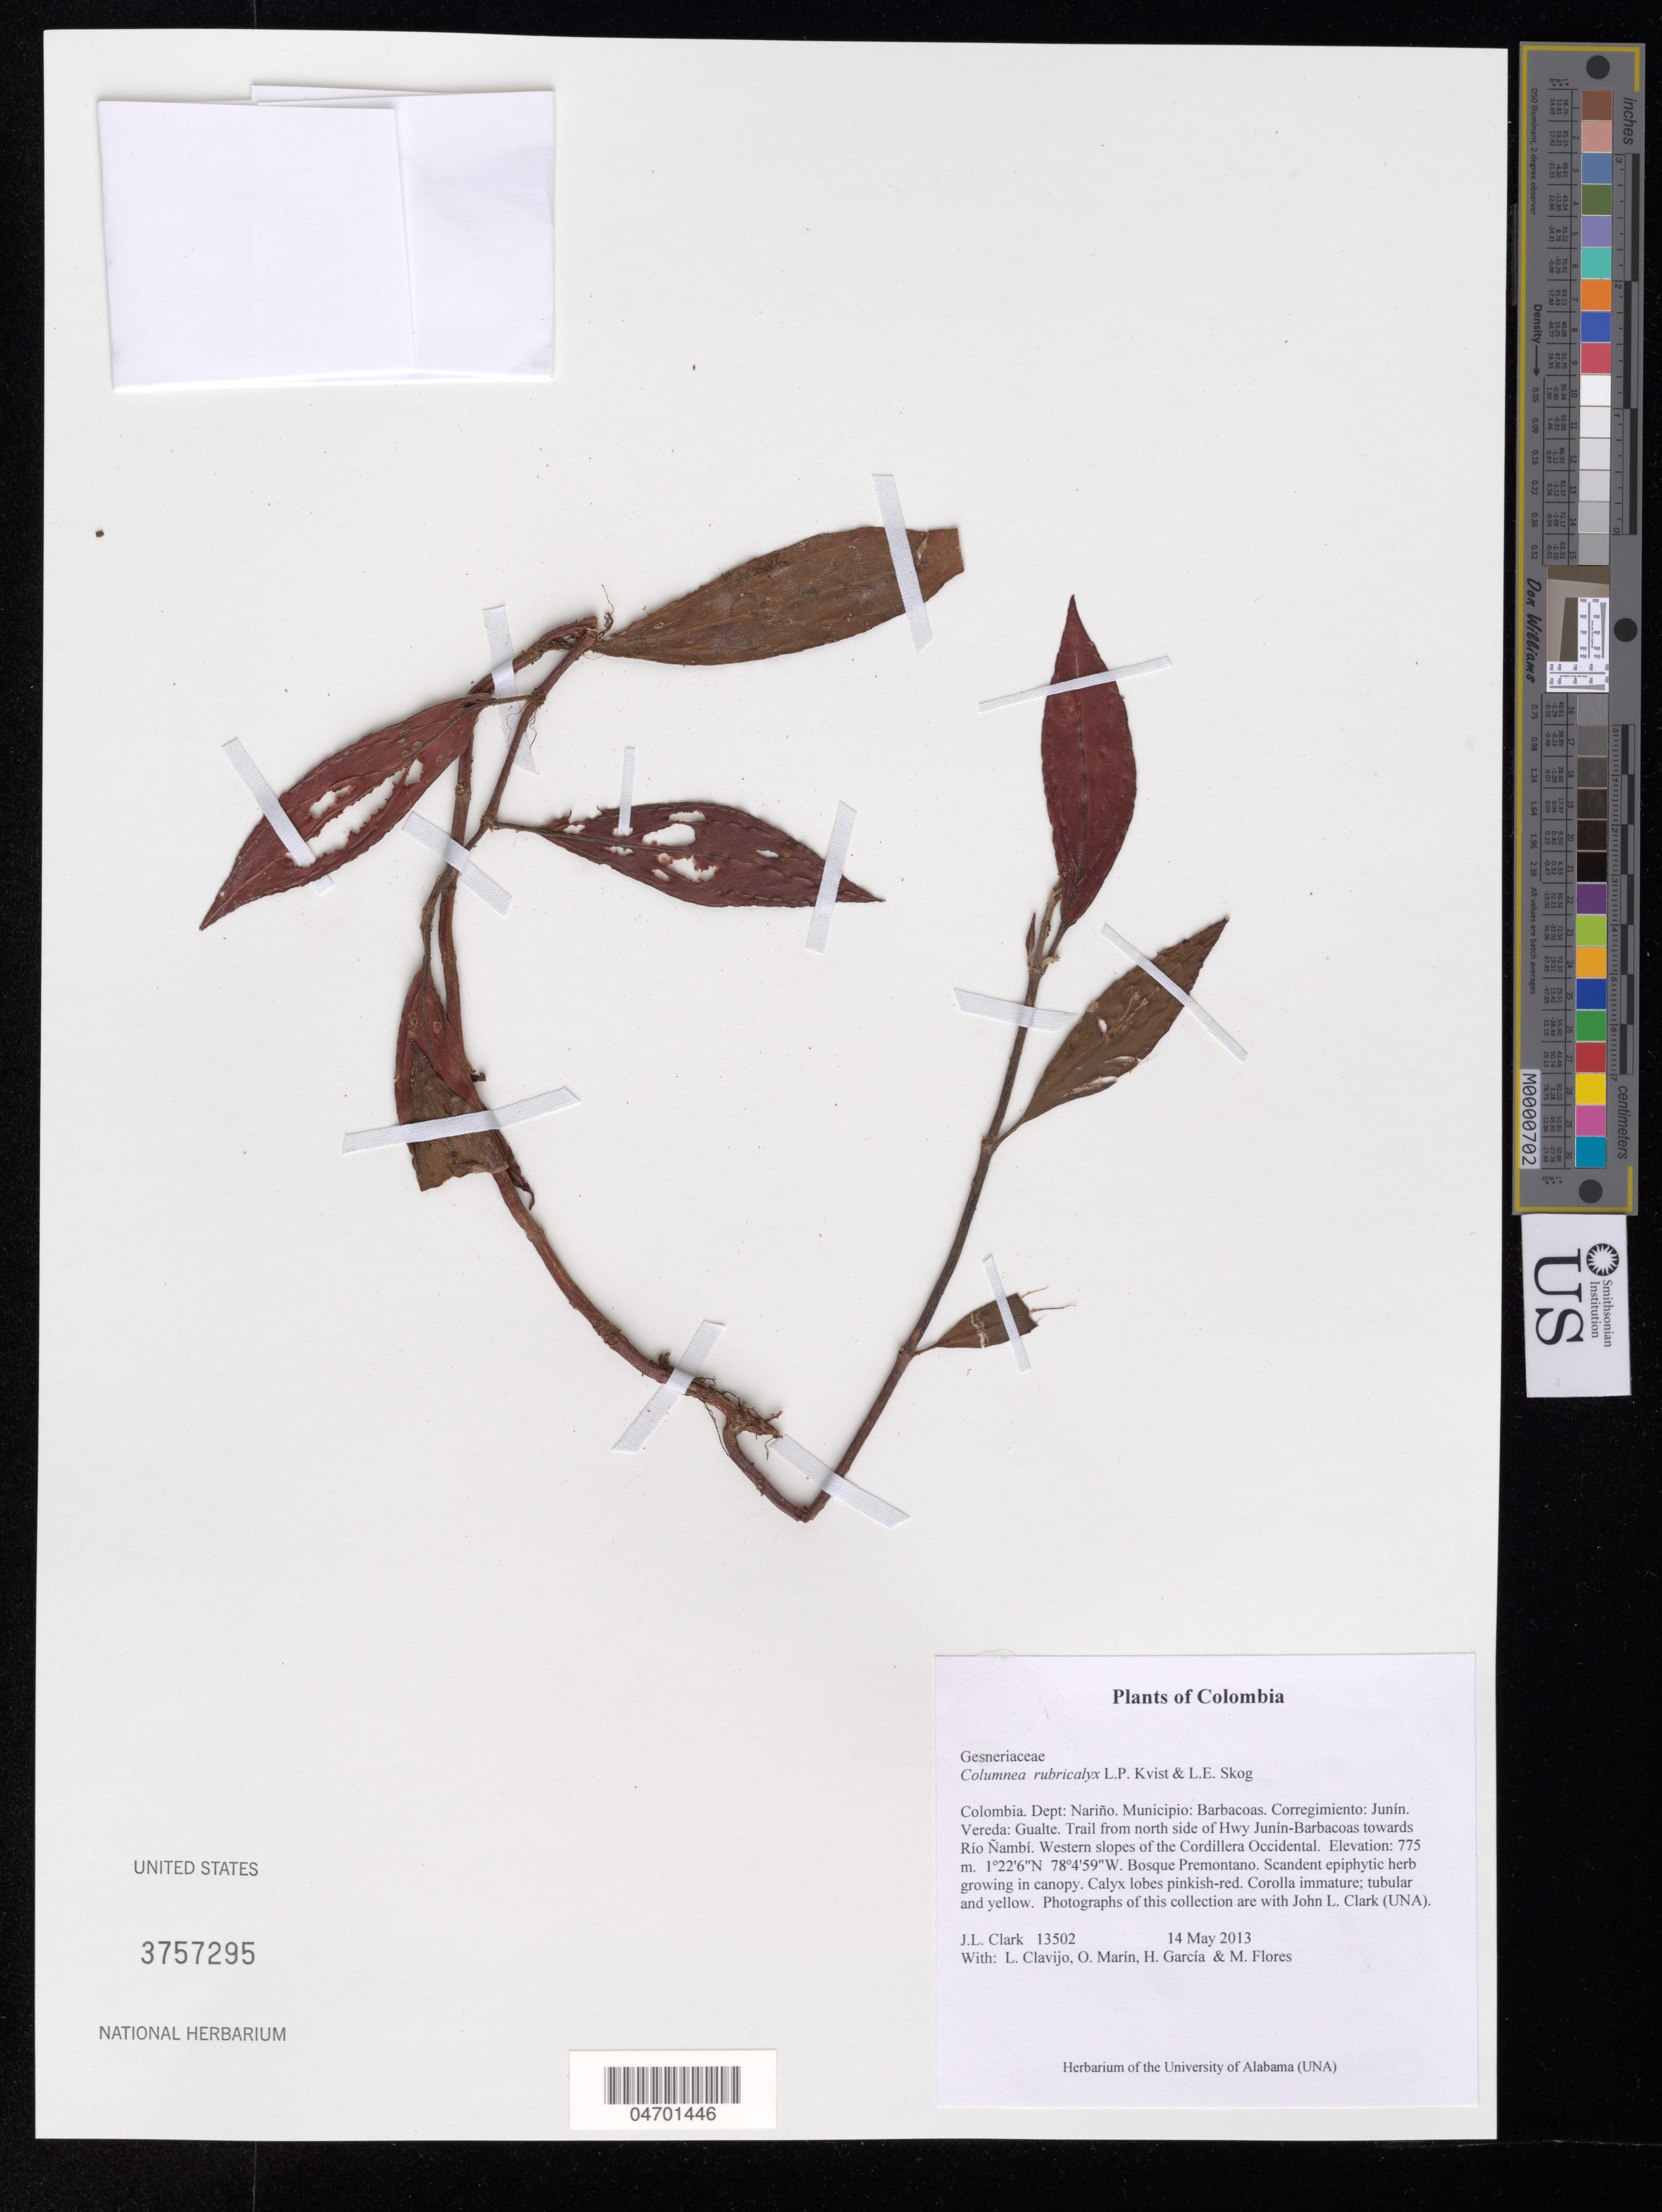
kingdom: Plantae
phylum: Tracheophyta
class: Magnoliopsida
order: Lamiales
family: Gesneriaceae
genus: Columnea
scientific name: Columnea rubricalyx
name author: L.P. Kvist & L.E. Skog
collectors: J. L. Clark, L. Clavijo, J. Howieson & H. Garcia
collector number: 13502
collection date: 2013-05-14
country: Colombia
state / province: Nariño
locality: Dept: Nariño. Municipio: Barbacoas. Corregimiento: Junín. Vereda: Gualte. Trail from north side of Hwy Junín-Barbacoas towards Río Ñambí. Western slopes of the Cordillera Occidental.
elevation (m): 775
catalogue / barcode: US 3757295